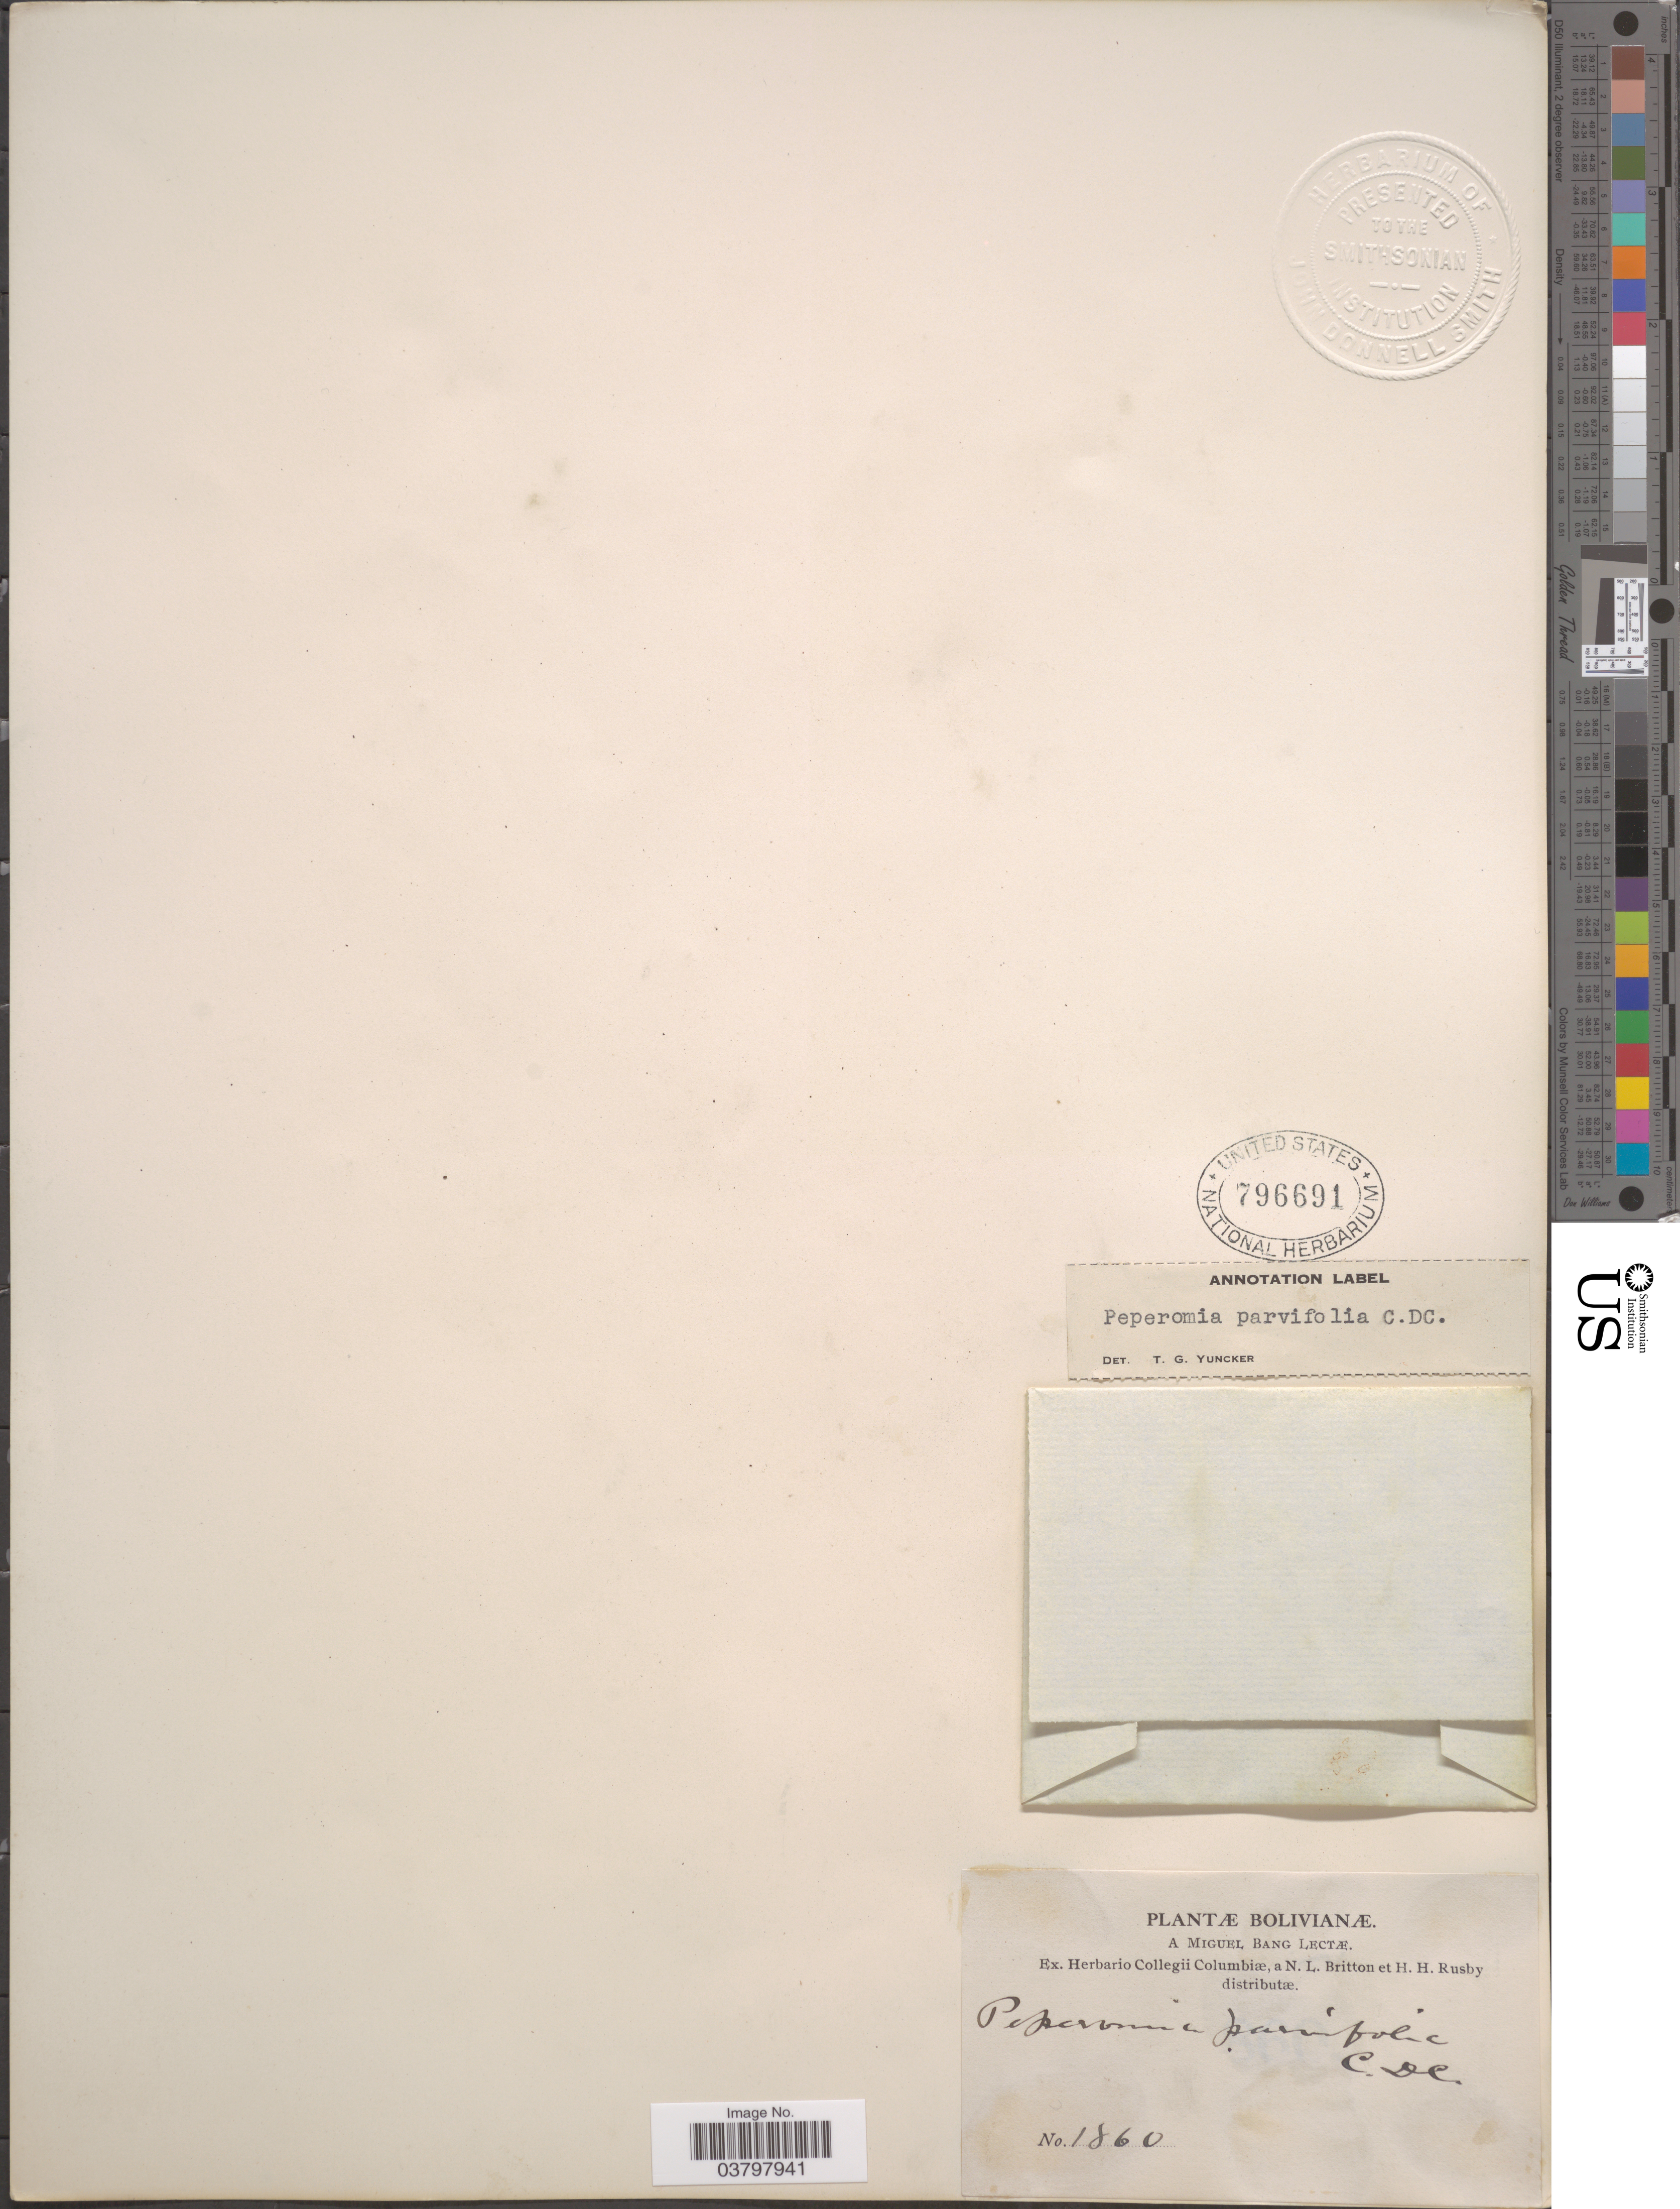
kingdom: Plantae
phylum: Tracheophyta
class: Magnoliopsida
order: Piperales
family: Piperaceae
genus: Peperomia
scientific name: Peperomia parvifolia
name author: C. DC.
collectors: M. Bang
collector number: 1860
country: Bolivia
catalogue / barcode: US 796691